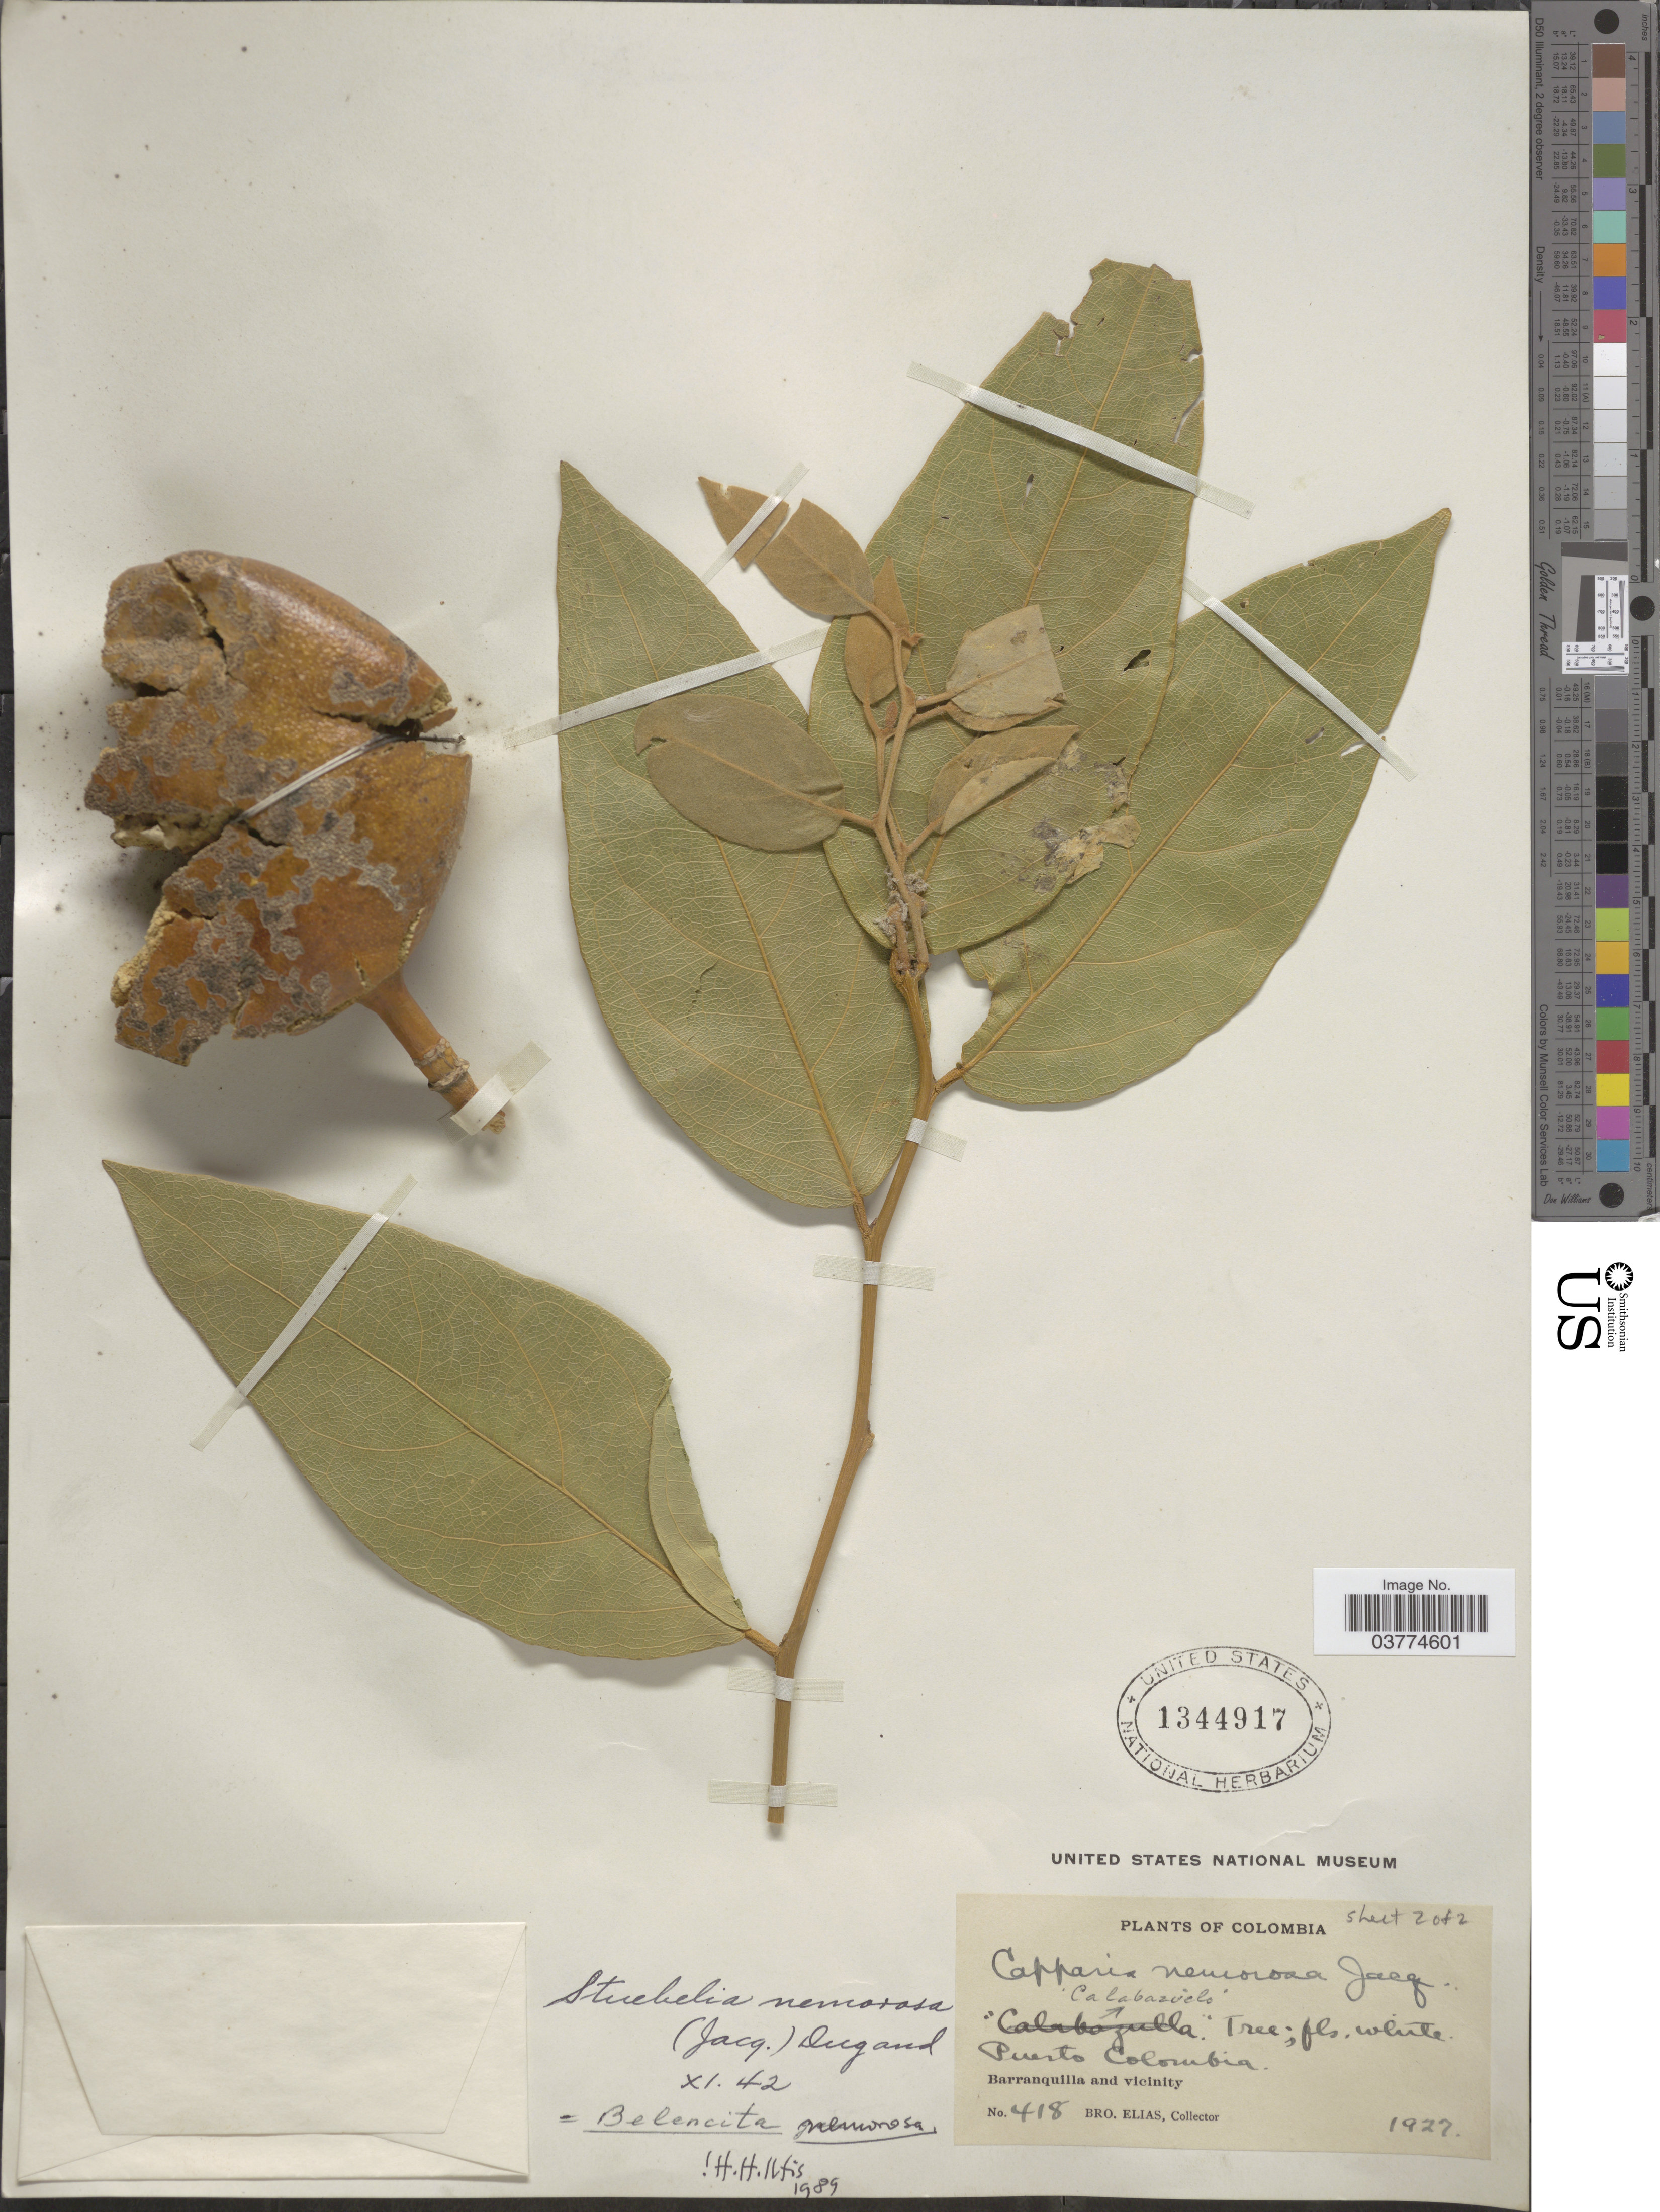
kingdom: Plantae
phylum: Tracheophyta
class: Magnoliopsida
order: Brassicales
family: Capparaceae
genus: Belencita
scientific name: Belencita nemorosa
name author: (Jacq.) Dugand G.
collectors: Bro. Elias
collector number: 418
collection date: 1927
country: Colombia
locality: Puerto Colombia. Barranquilla and vicinity.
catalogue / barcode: US 1344917